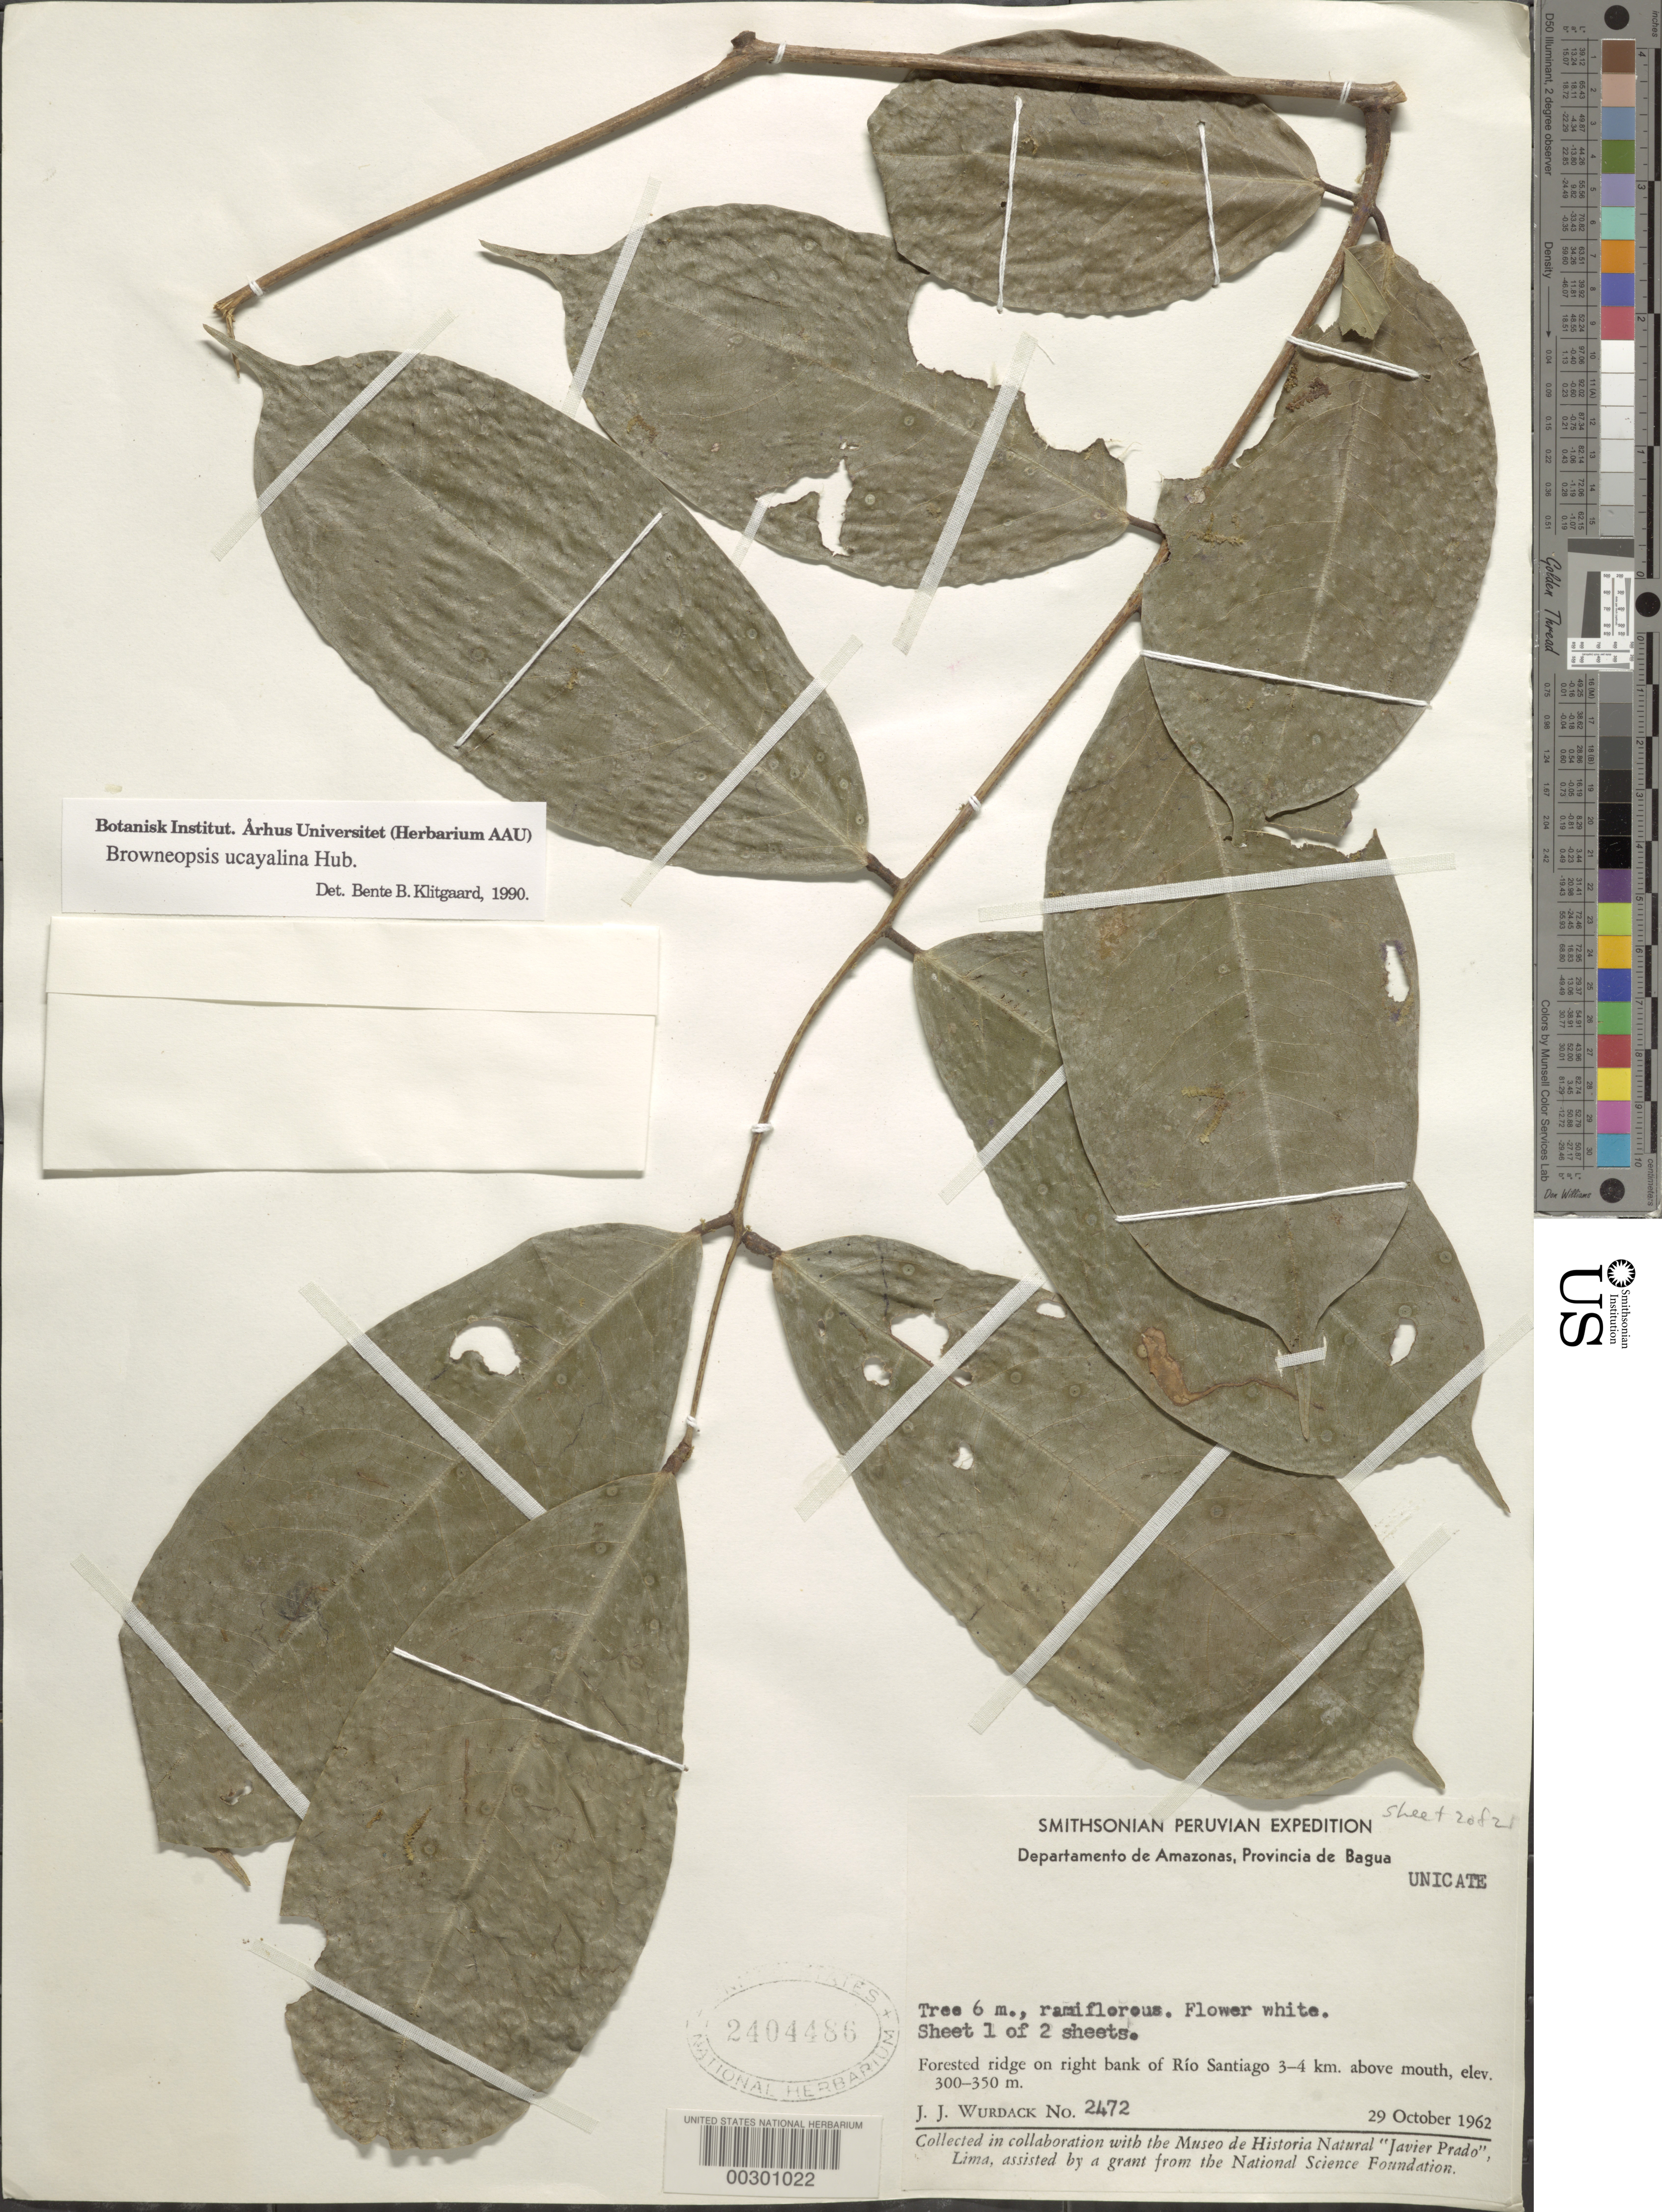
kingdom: Plantae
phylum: Tracheophyta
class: Magnoliopsida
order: Fabales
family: Fabaceae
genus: Browneopsis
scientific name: Browneopsis ucayalina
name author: (Huber) Ducke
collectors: J. J. Wurdack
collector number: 2472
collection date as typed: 29 Oct 1962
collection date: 1962-10-29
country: Peru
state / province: Amazonas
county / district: Bagua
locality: on right bank of Río Santiago, 3 - 4 km above mouth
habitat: Forested ridge on bank of river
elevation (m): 300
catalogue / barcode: US 2404486